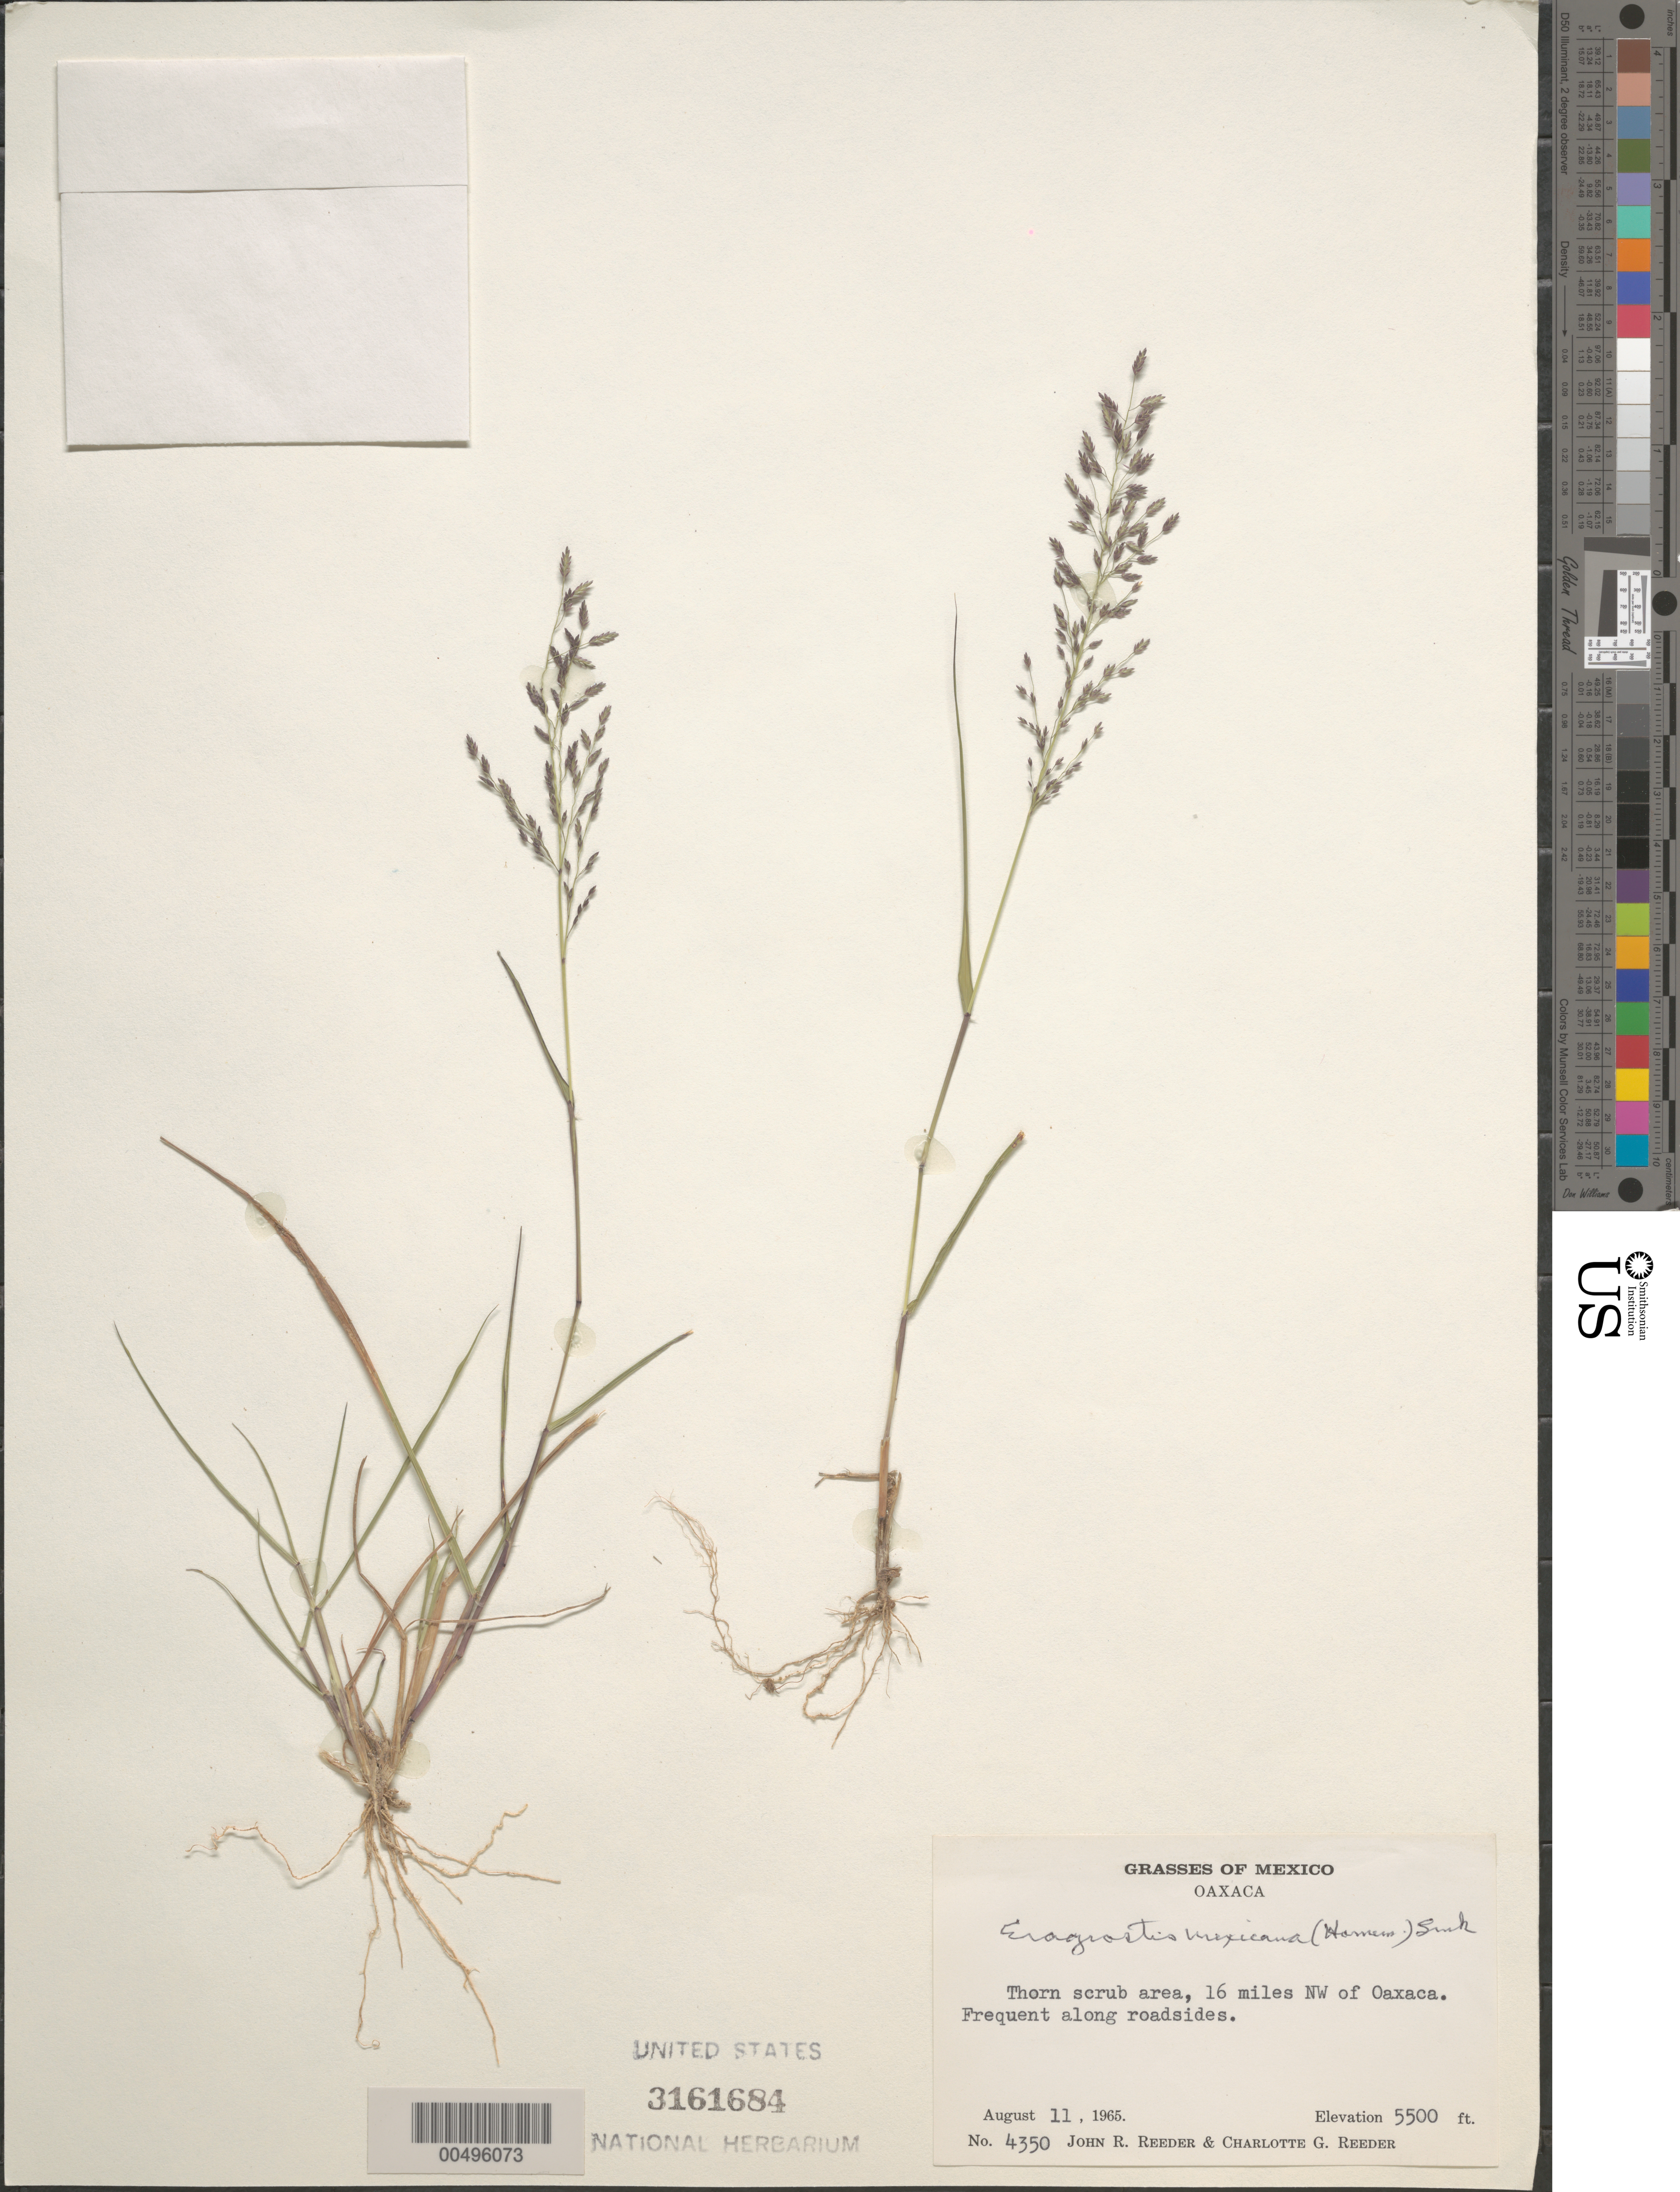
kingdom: Plantae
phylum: Tracheophyta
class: Liliopsida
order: Poales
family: Poaceae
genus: Eragrostis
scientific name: Eragrostis mexicana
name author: (Hornem.) Link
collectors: J. R. Reeder & C. G. Reeder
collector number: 4350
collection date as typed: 11 Aug 1965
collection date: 1965-08-11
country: Mexico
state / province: Oaxaca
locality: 16 mi NW of Oaxaca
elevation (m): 1676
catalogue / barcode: US 3161684